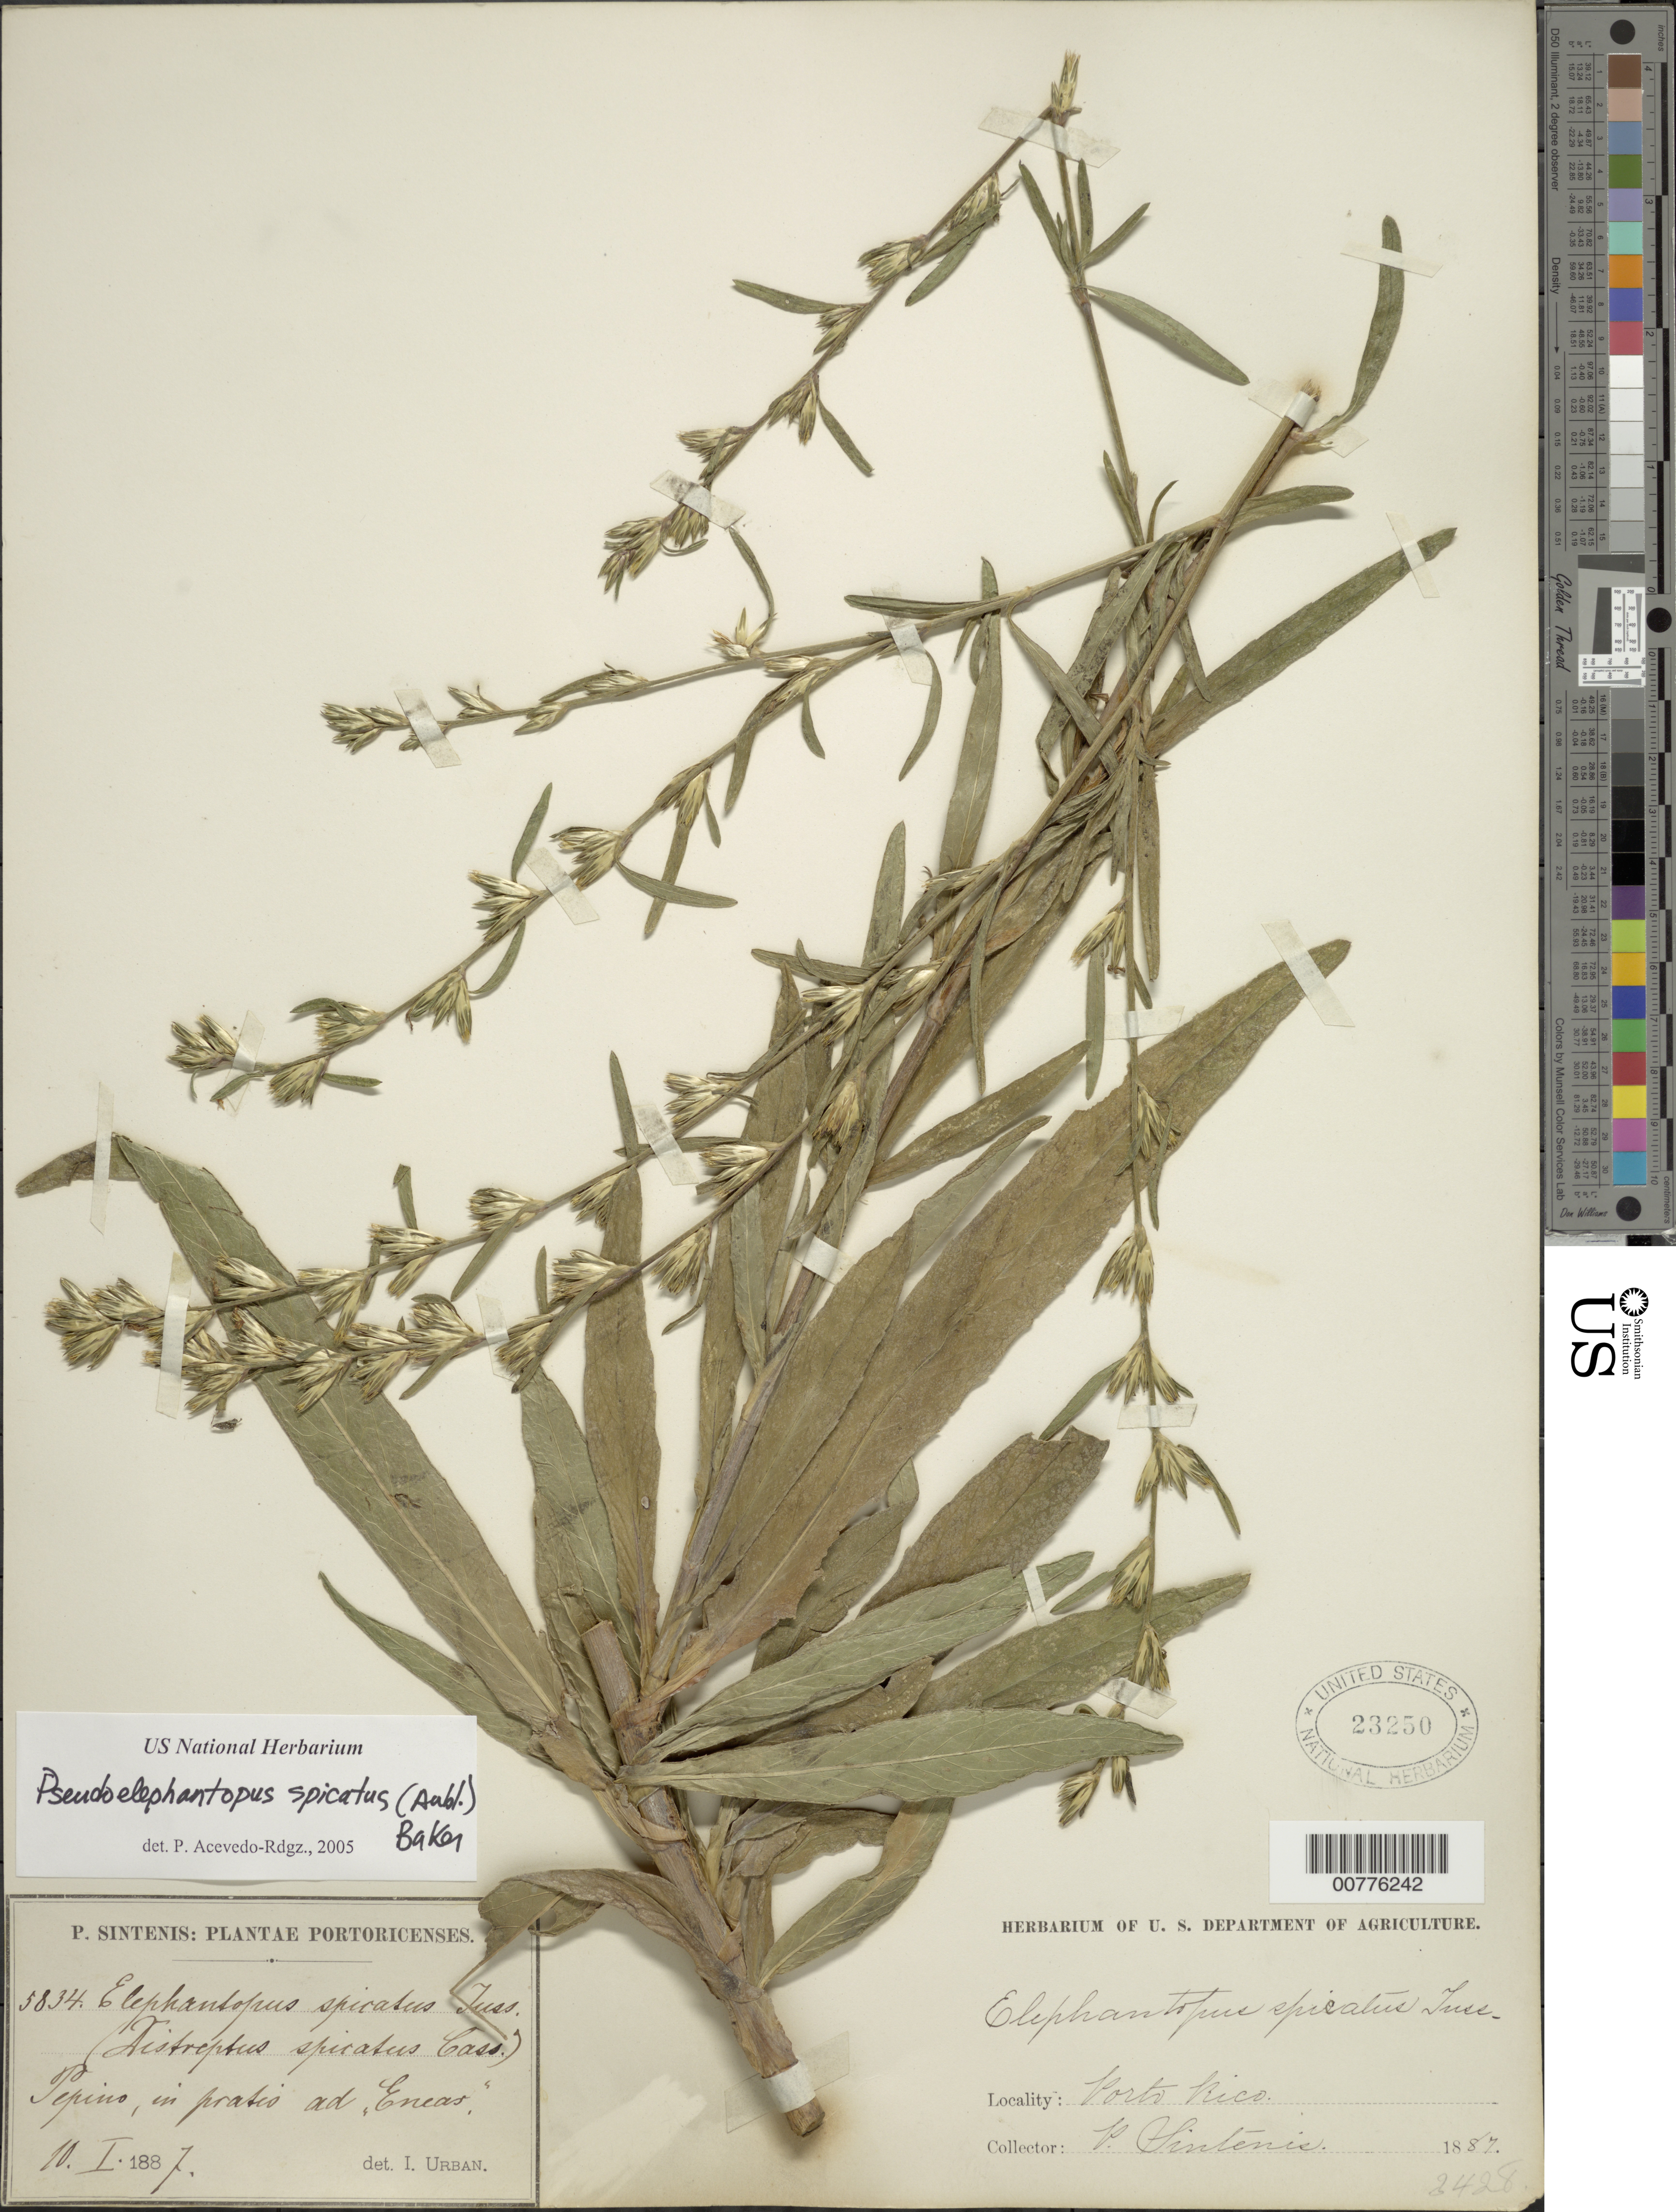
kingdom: Plantae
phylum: Tracheophyta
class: Magnoliopsida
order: Asterales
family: Asteraceae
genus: Pseudelephantopus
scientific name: Pseudelephantopus spicatus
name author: (Juss. ex Aubl.) C.F. Baker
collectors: P. Sintenis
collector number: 5834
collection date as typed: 10 Jan 1887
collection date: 1887-01-10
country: Puerto Rico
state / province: San Sebastián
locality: Pepino, in pratis ad "Encas"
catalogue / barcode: US 23250